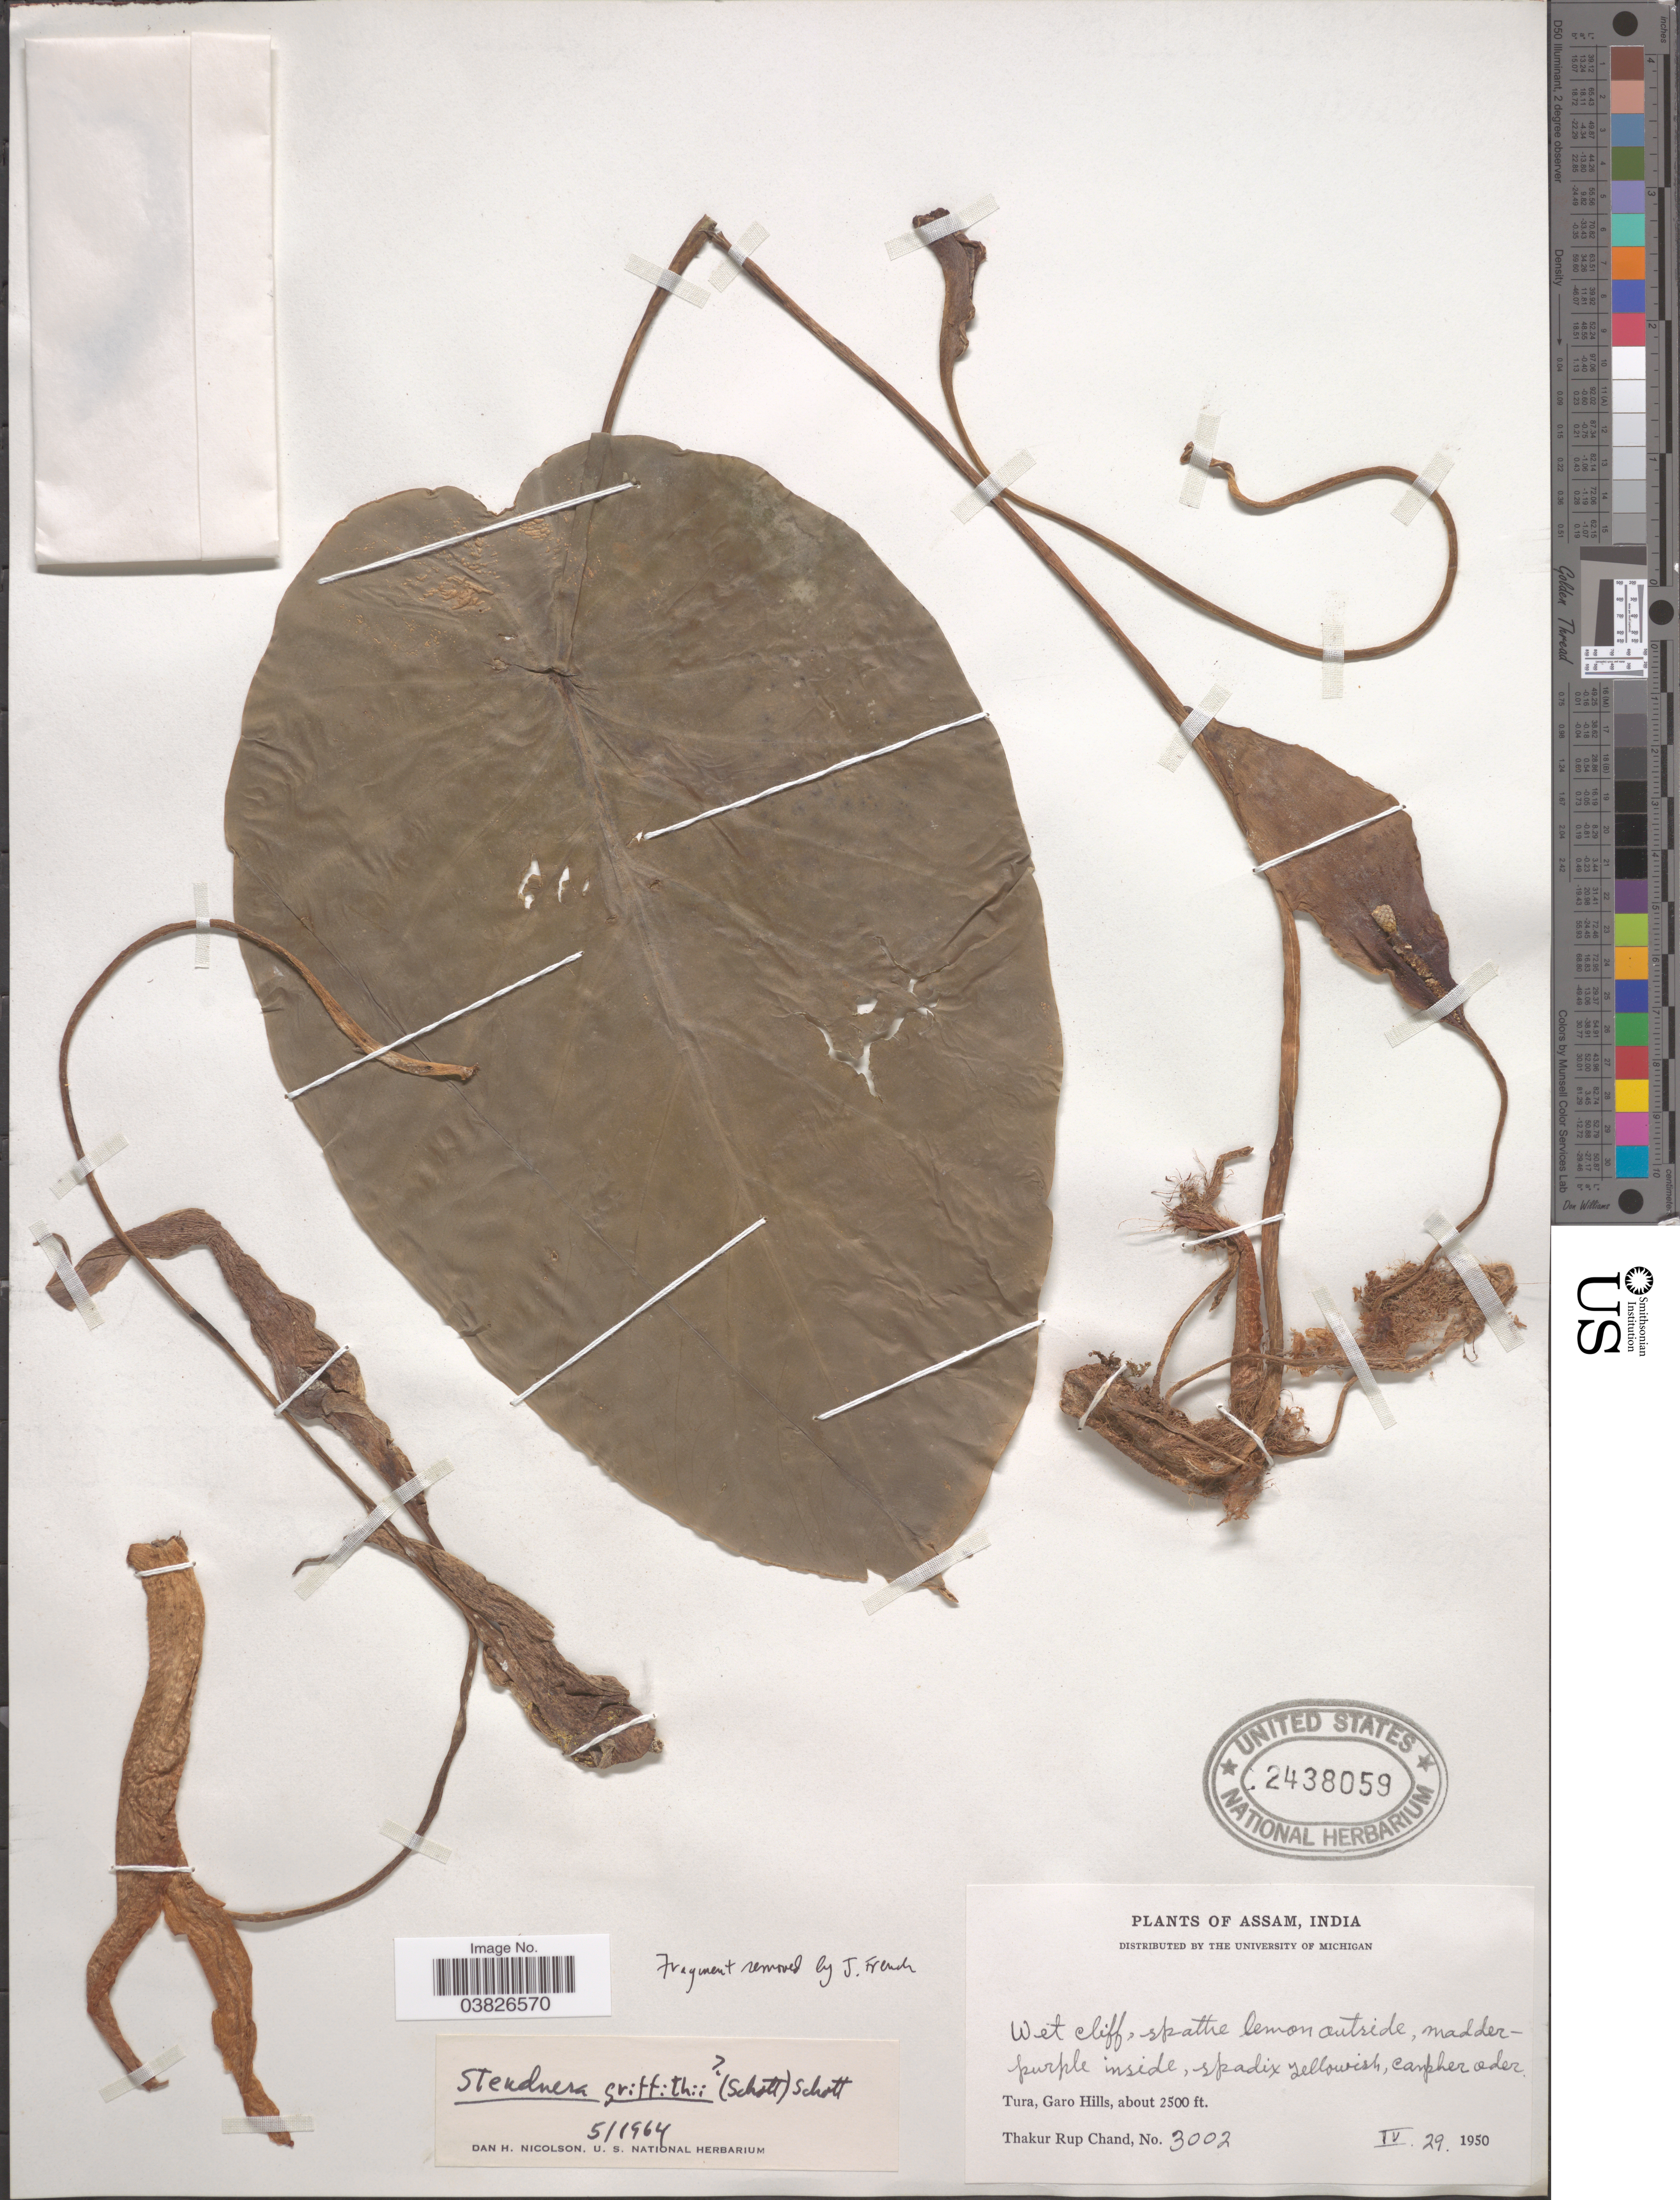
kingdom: Plantae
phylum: Tracheophyta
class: Liliopsida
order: Alismatales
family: Araceae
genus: Steudnera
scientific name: Steudnera griffithii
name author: (Schott) Hook. f.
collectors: T. R. Chand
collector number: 3002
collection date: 1950-04-29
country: India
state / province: Meghalaya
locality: Tura, Garo Hills.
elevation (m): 762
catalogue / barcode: US 2438059